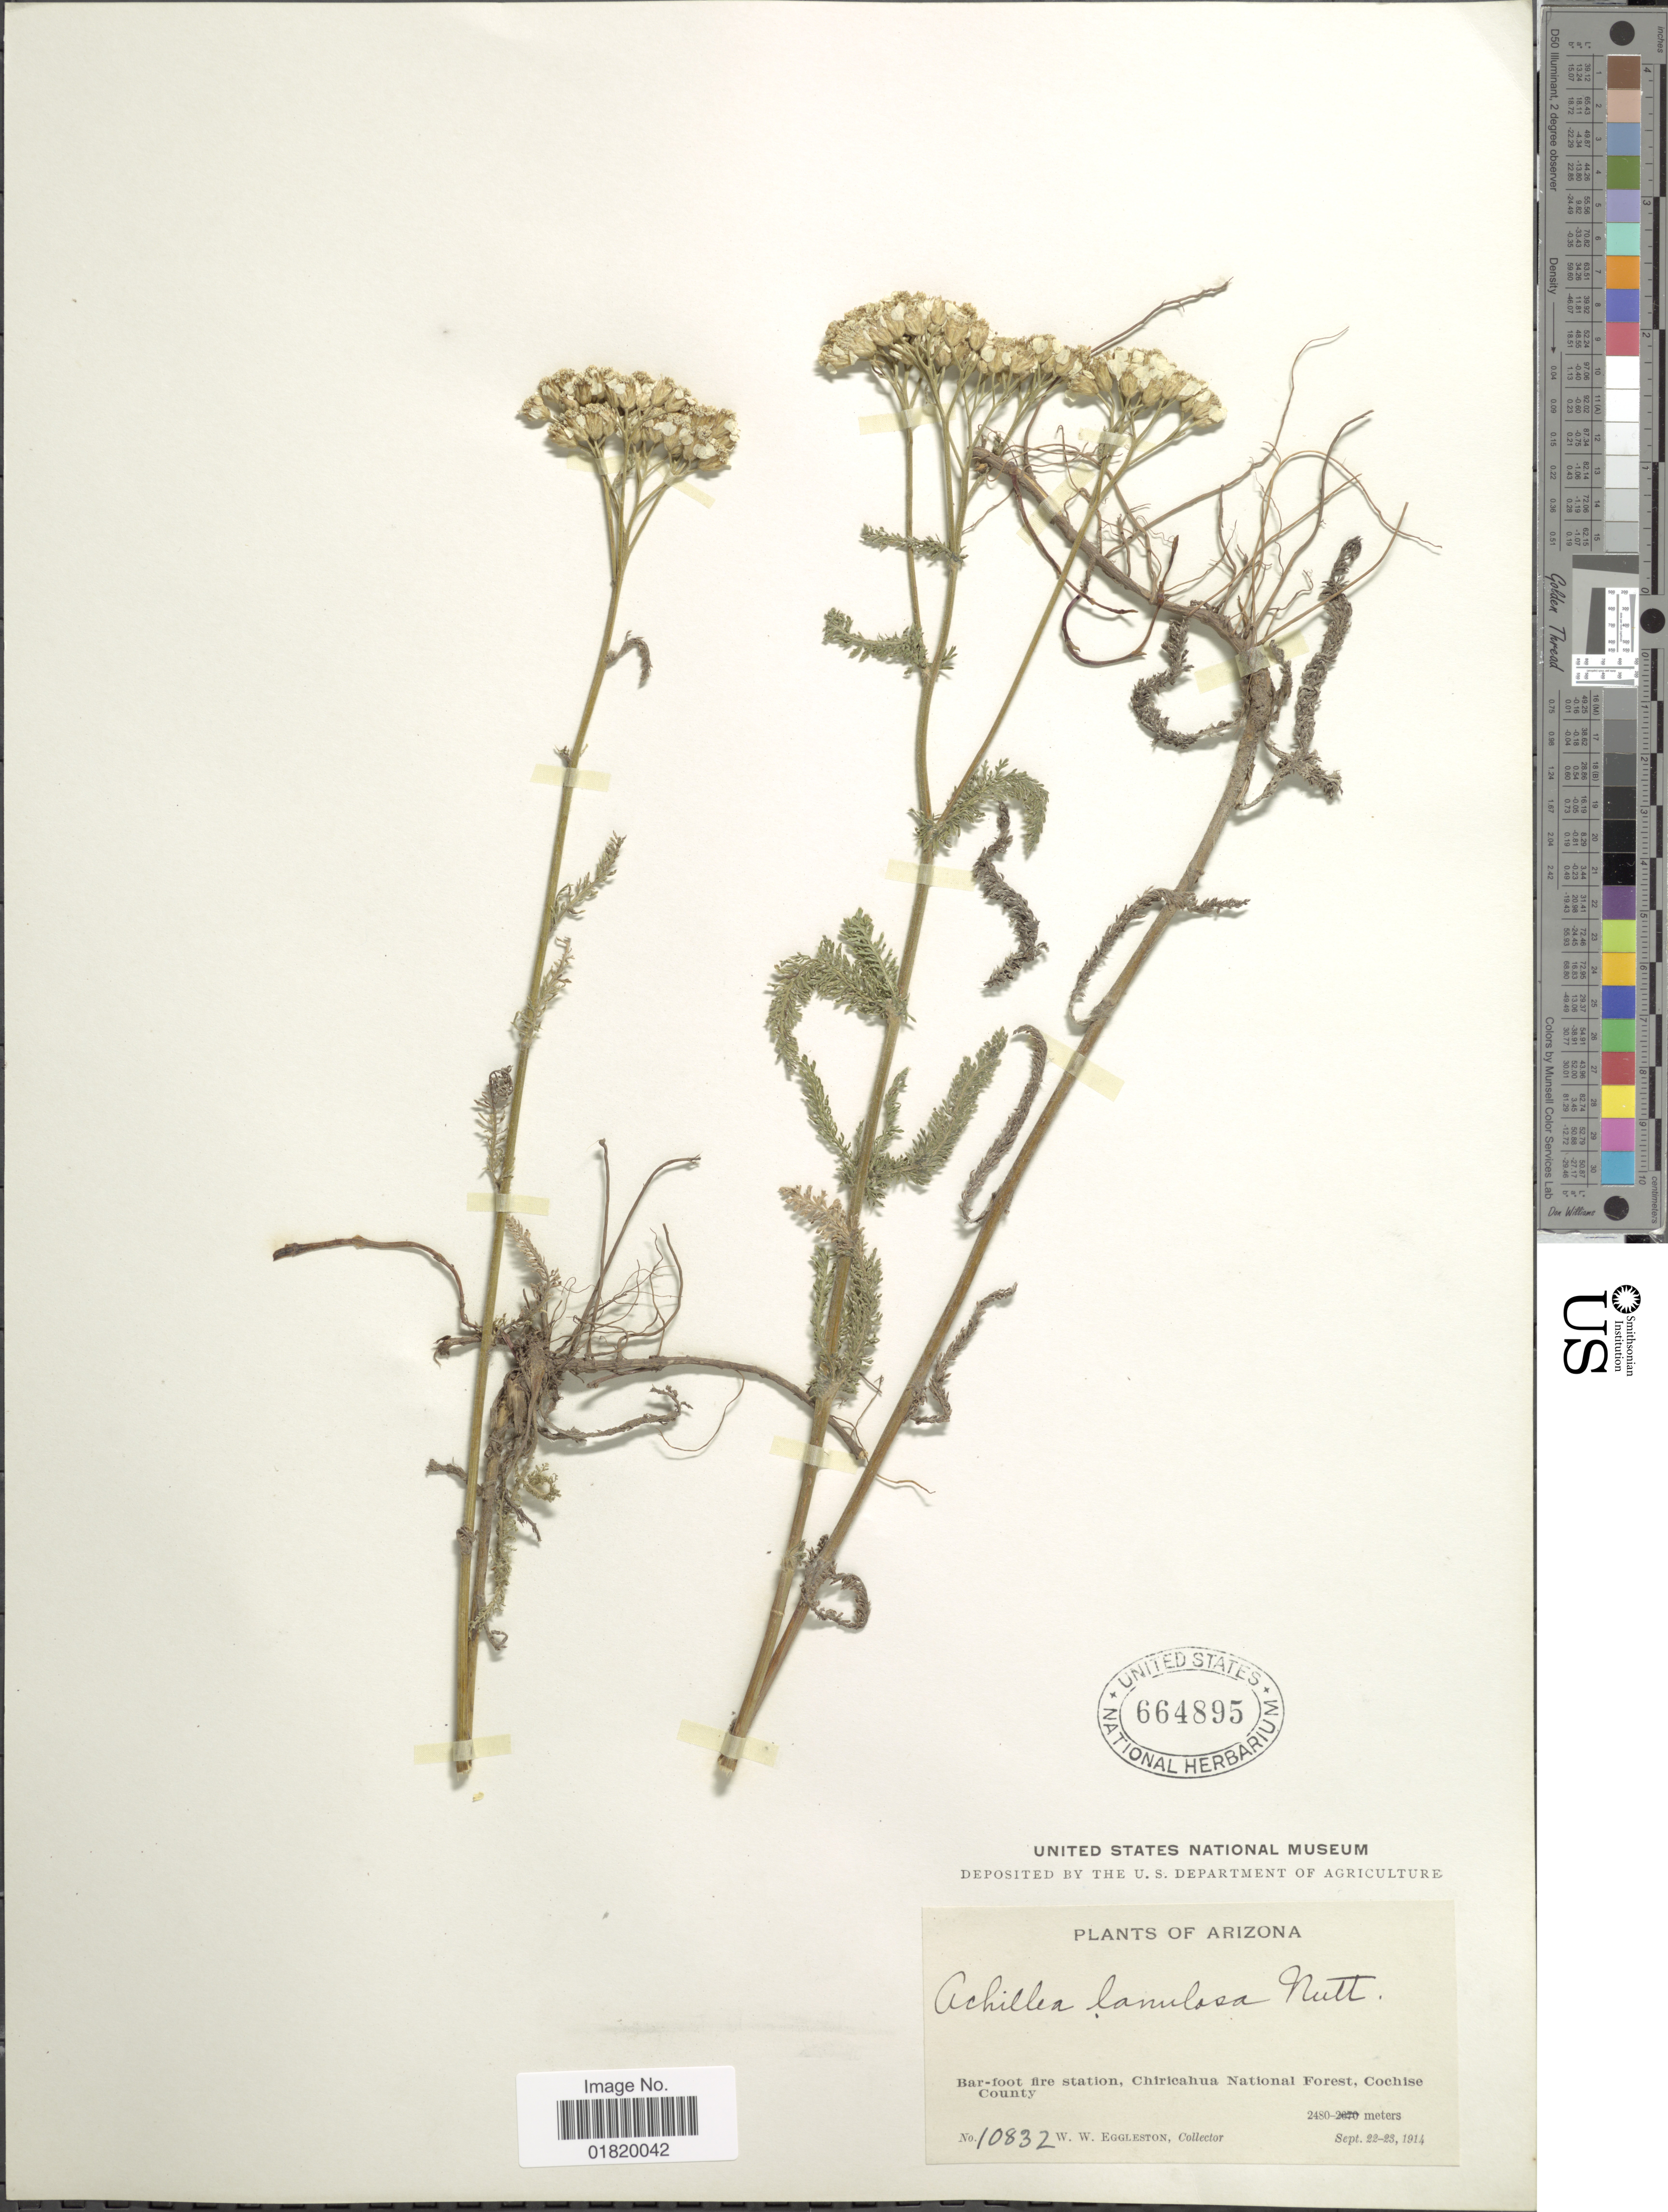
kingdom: Plantae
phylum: Tracheophyta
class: Magnoliopsida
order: Asterales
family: Asteraceae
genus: Achillea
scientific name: Achillea lanulosa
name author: Nutt.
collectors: W. W. Eggleston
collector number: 10832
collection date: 1914-09-22/1914-09-23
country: United States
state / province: Arizona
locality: Bar-foot fire station, Chiricahua National Forest, Cochise County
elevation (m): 2480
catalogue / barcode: US 664895